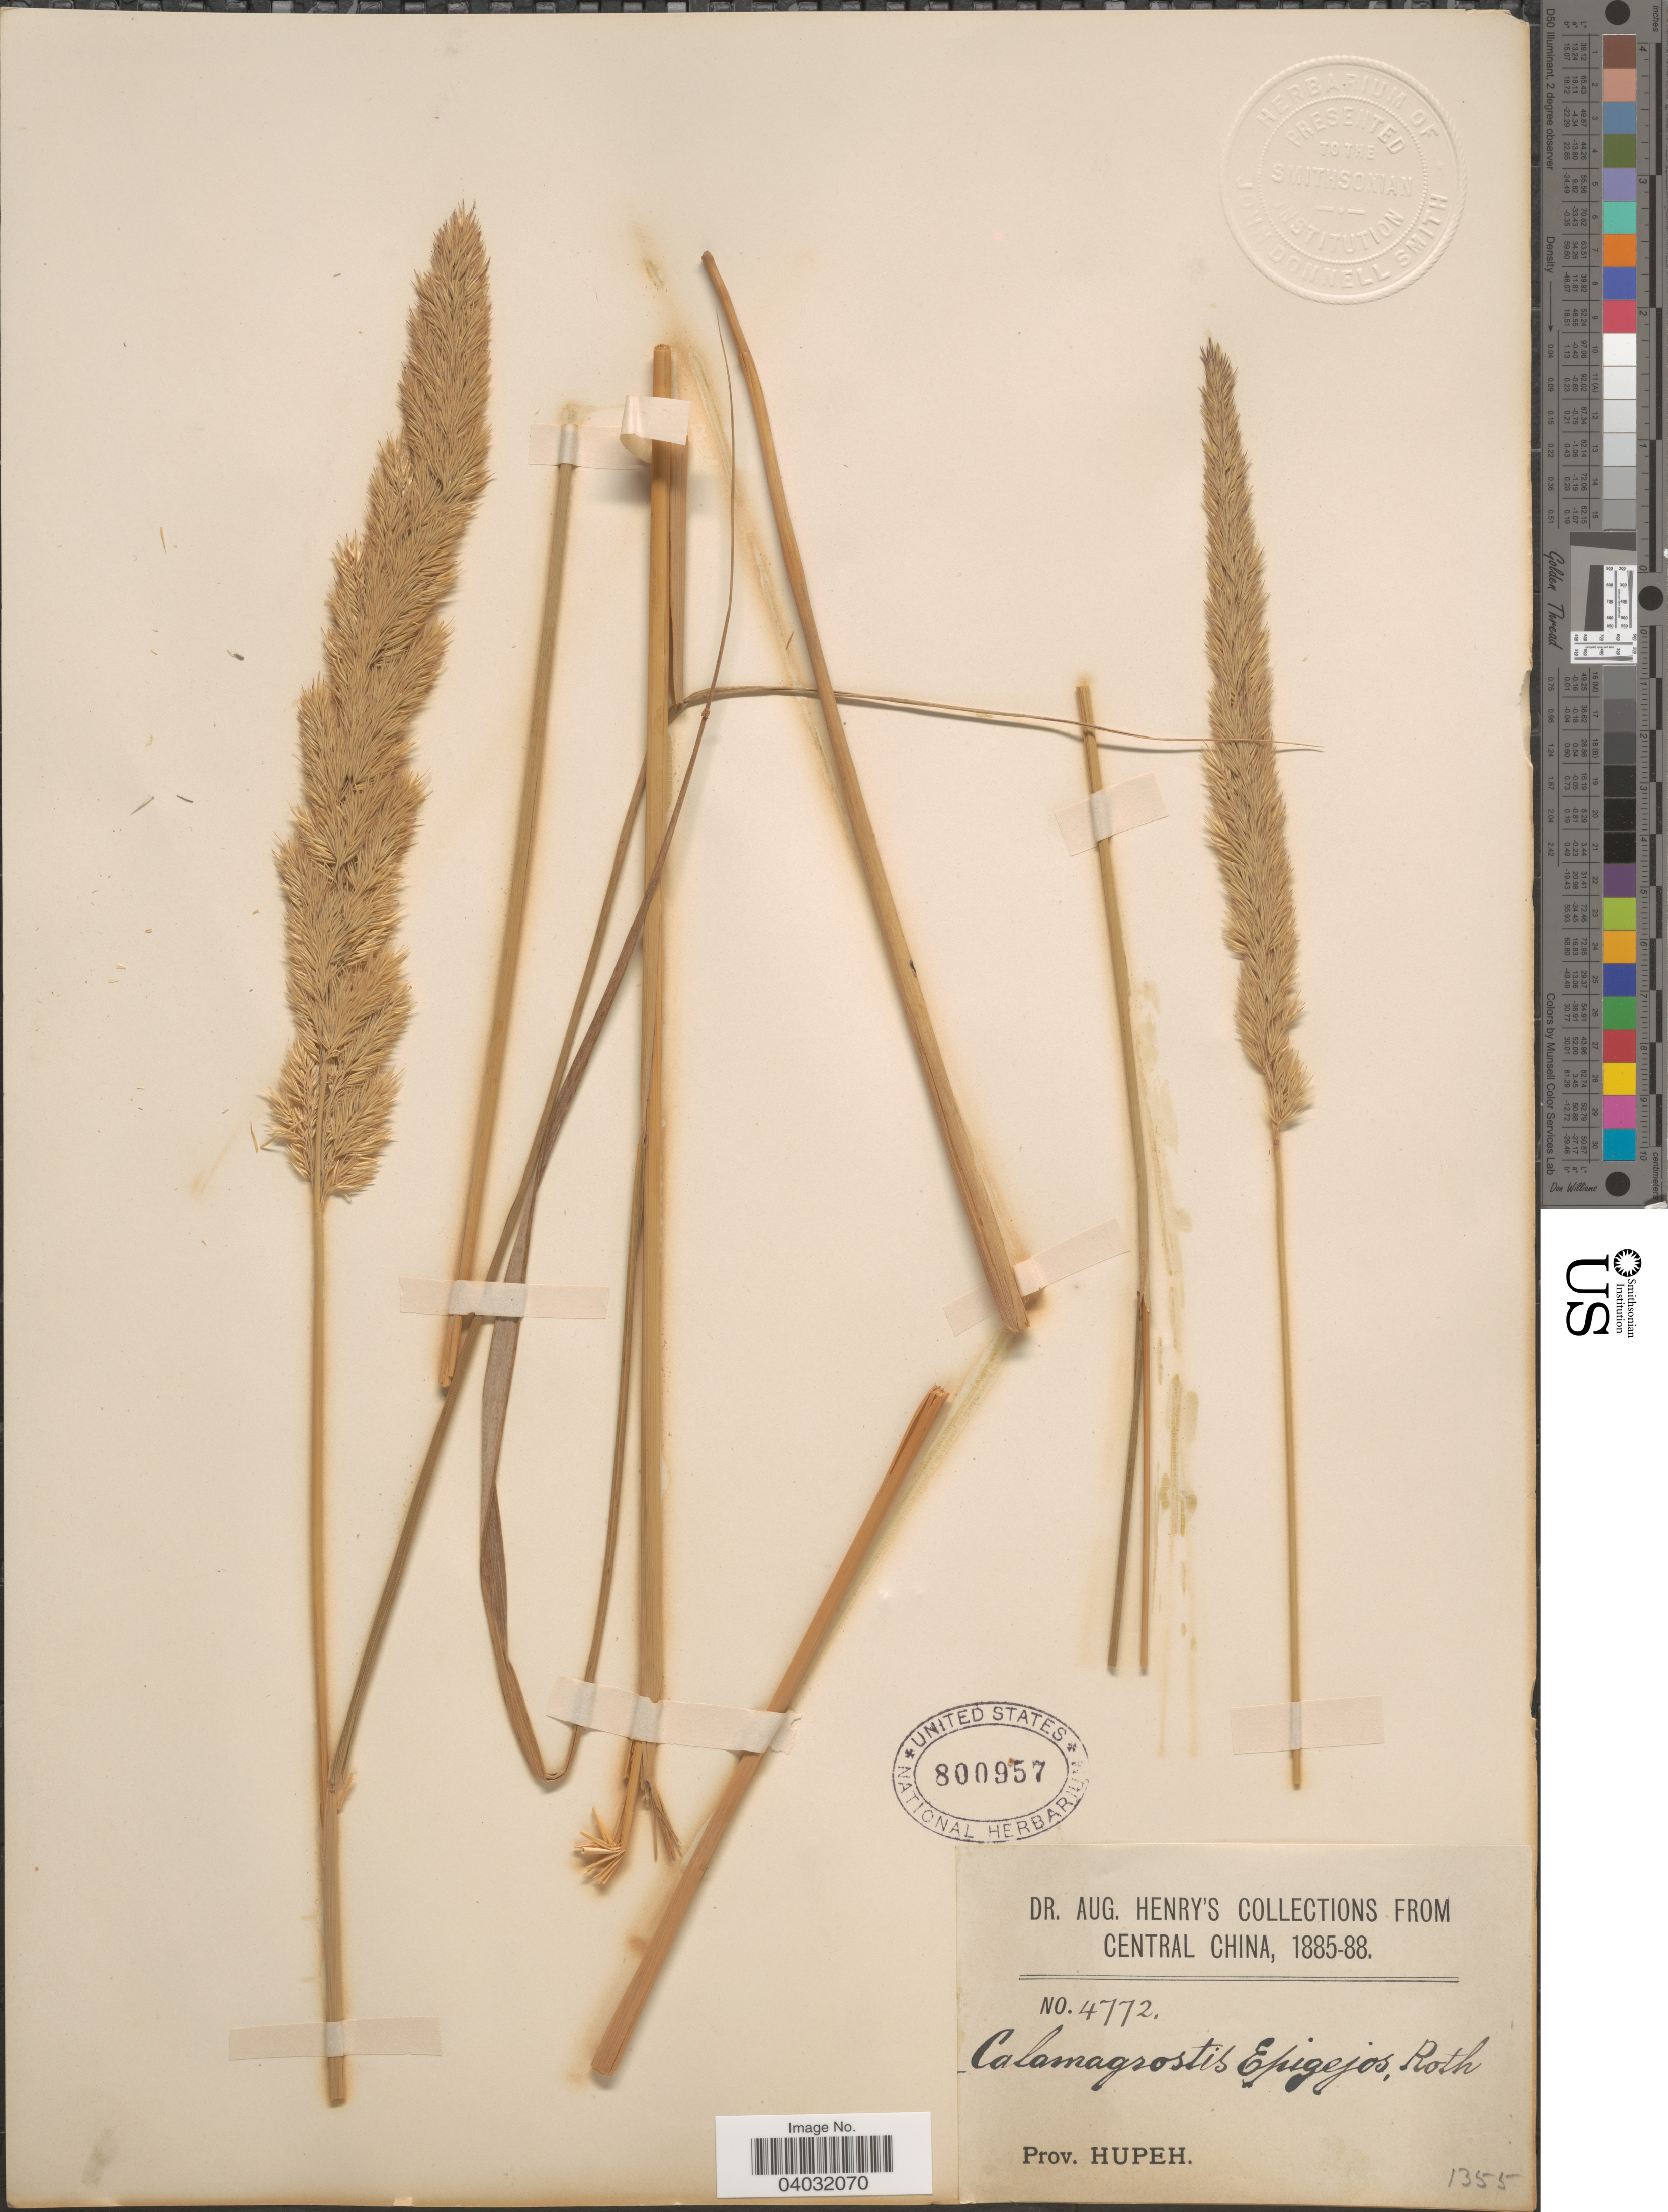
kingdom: Plantae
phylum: Tracheophyta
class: Liliopsida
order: Poales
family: Poaceae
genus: Calamagrostis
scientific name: Calamagrostis epigeios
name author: (L.) Roth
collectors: A. Henry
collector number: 4772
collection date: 1885/1888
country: China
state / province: Hubei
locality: Central China. Prov. hupeh.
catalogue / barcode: US 800957